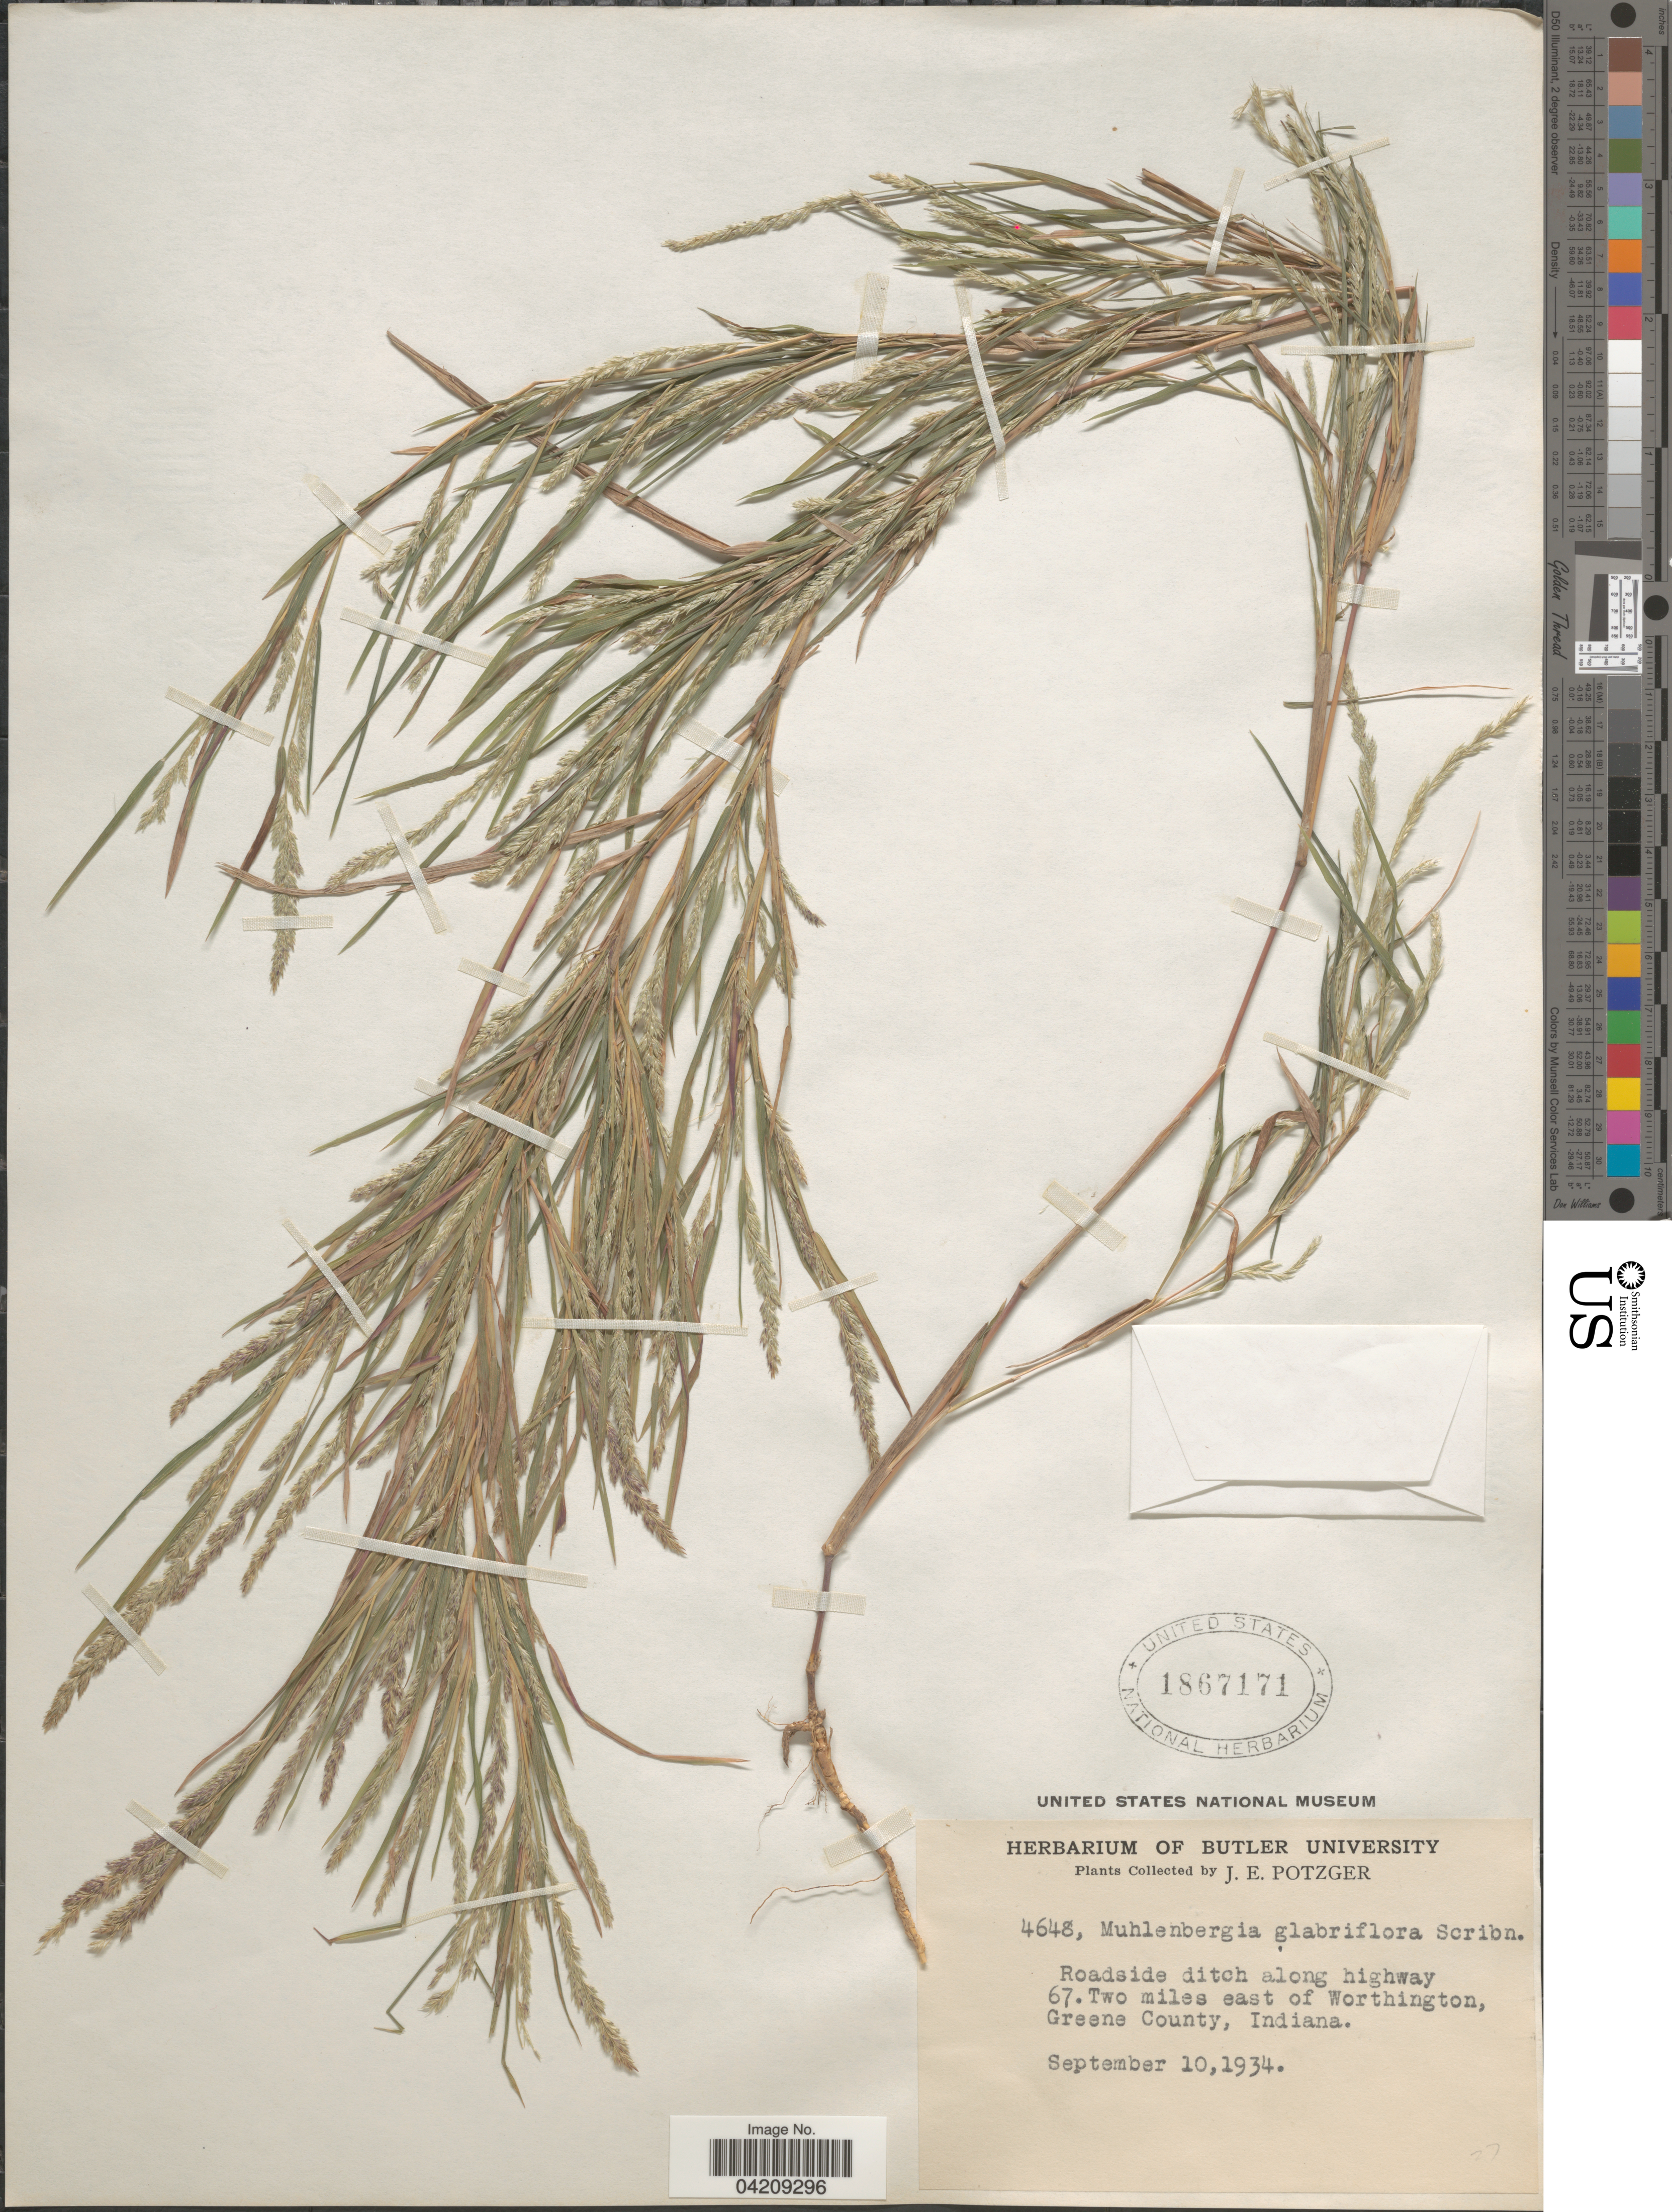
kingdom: Plantae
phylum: Tracheophyta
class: Liliopsida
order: Poales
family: Poaceae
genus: Muhlenbergia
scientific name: Muhlenbergia glabrifloris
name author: Scribn.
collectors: J. Potzger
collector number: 4648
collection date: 1934-09-10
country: United States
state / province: Indiana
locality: Roadside ditch along highway 67. Two miles east of Worthington, Greene County.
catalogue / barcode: US 1867171